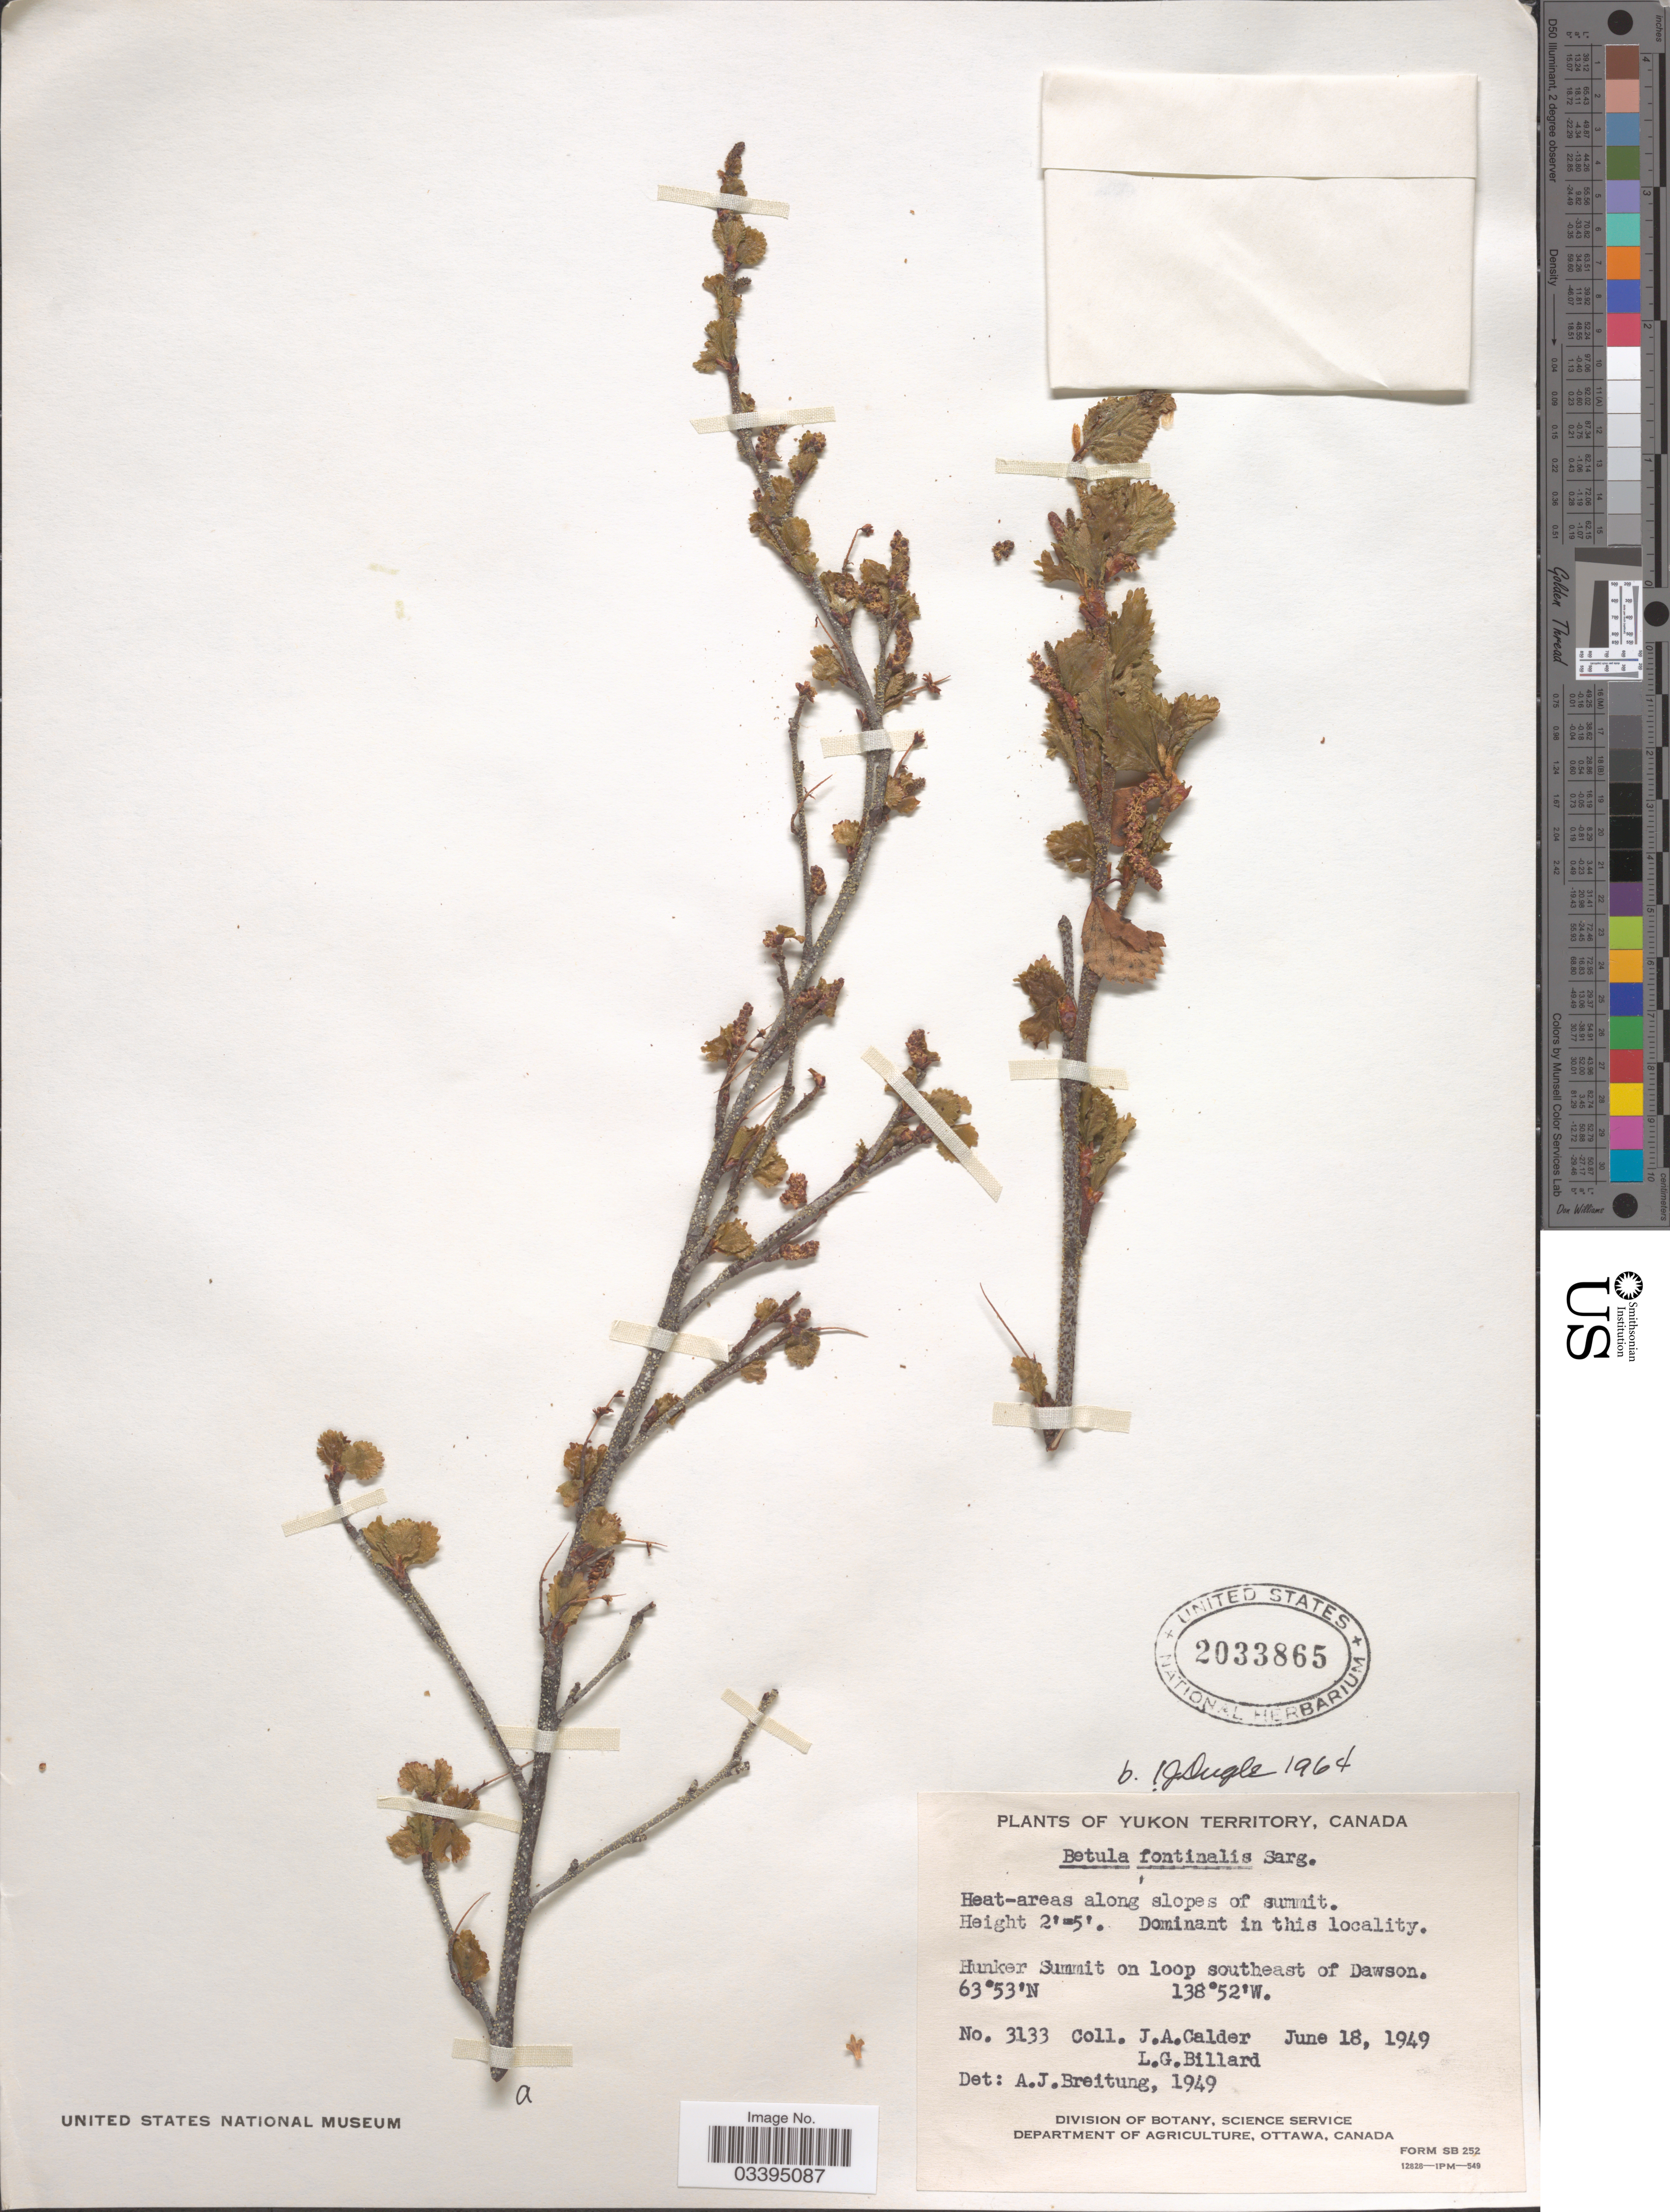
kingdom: Plantae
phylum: Tracheophyta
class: Magnoliopsida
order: Fagales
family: Betulaceae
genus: Betula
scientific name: Betula fontinalis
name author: Sarg.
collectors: J. A. Calder & L. Billard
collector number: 3133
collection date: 1949-06-18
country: Canada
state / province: Yukon Territory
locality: Along slopes of summit. Hunker Summit on loop southeast of Dawson.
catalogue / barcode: US 2033865